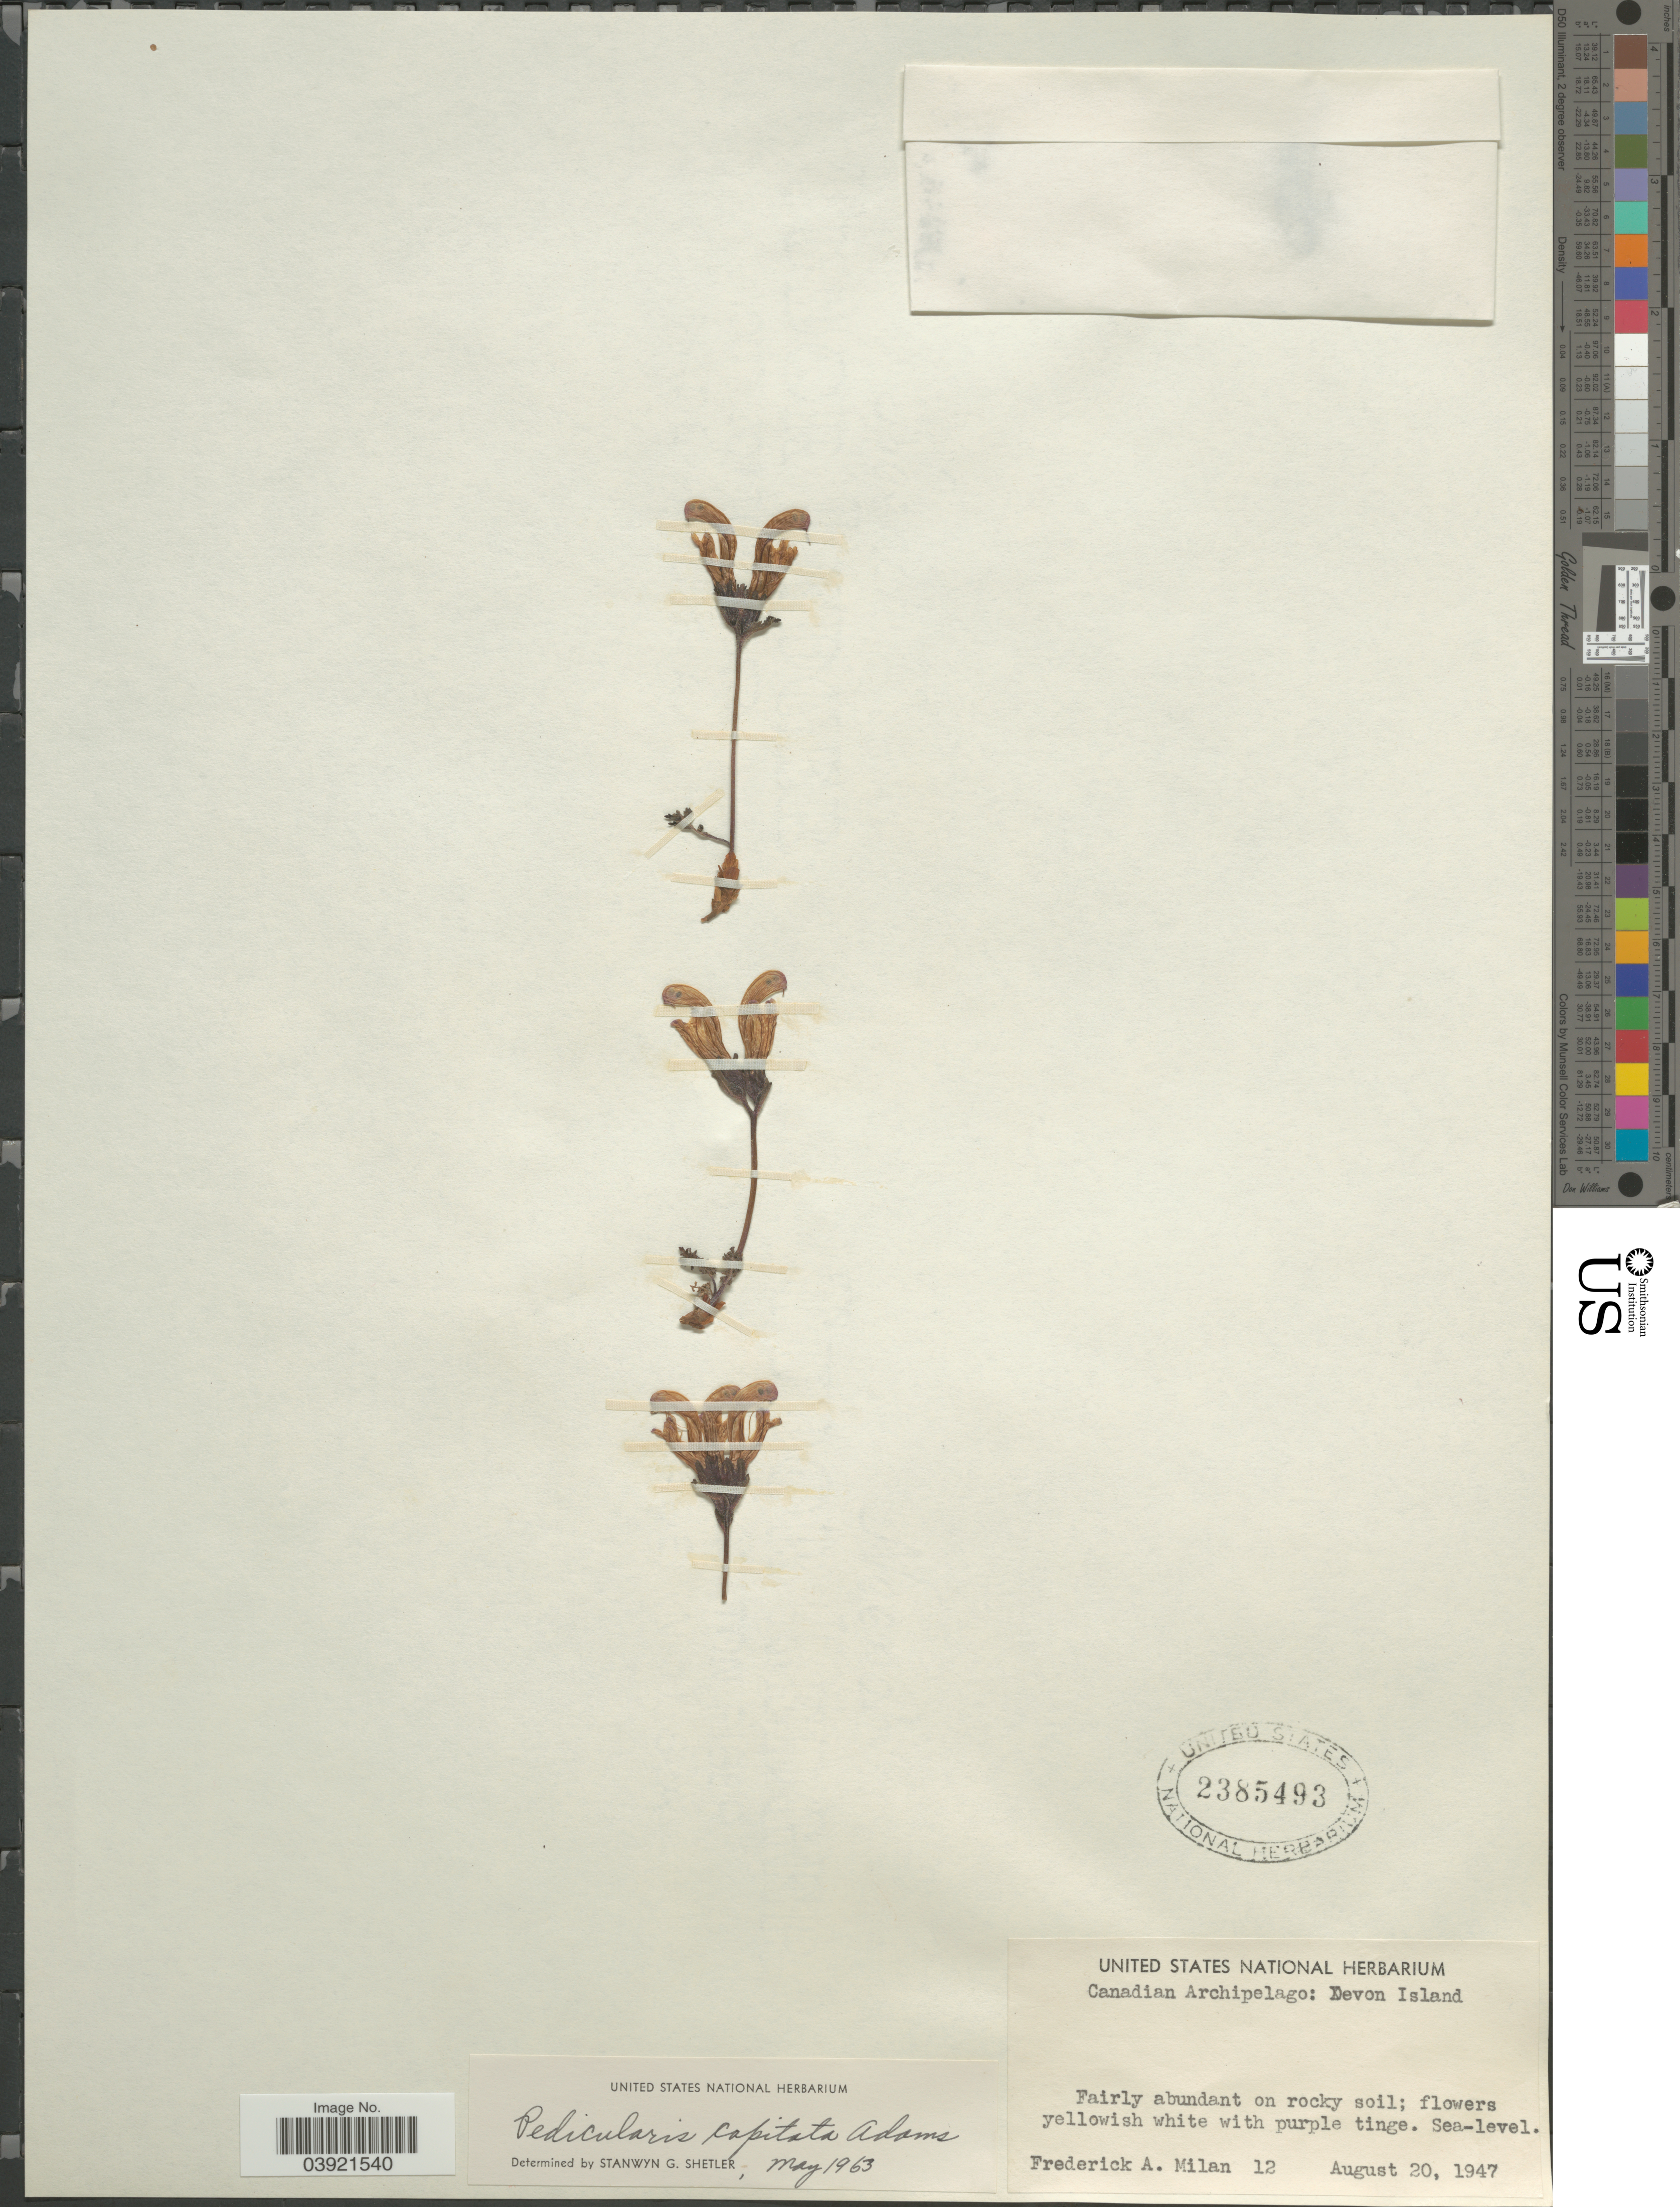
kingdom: Plantae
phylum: Tracheophyta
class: Magnoliopsida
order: Lamiales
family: Orobanchaceae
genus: Pedicularis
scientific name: Pedicularis capitata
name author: Adams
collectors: F. Milan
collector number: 12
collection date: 1947-08-20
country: Canada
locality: Canadian Archipelago: Devon Island.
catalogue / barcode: US 2385493